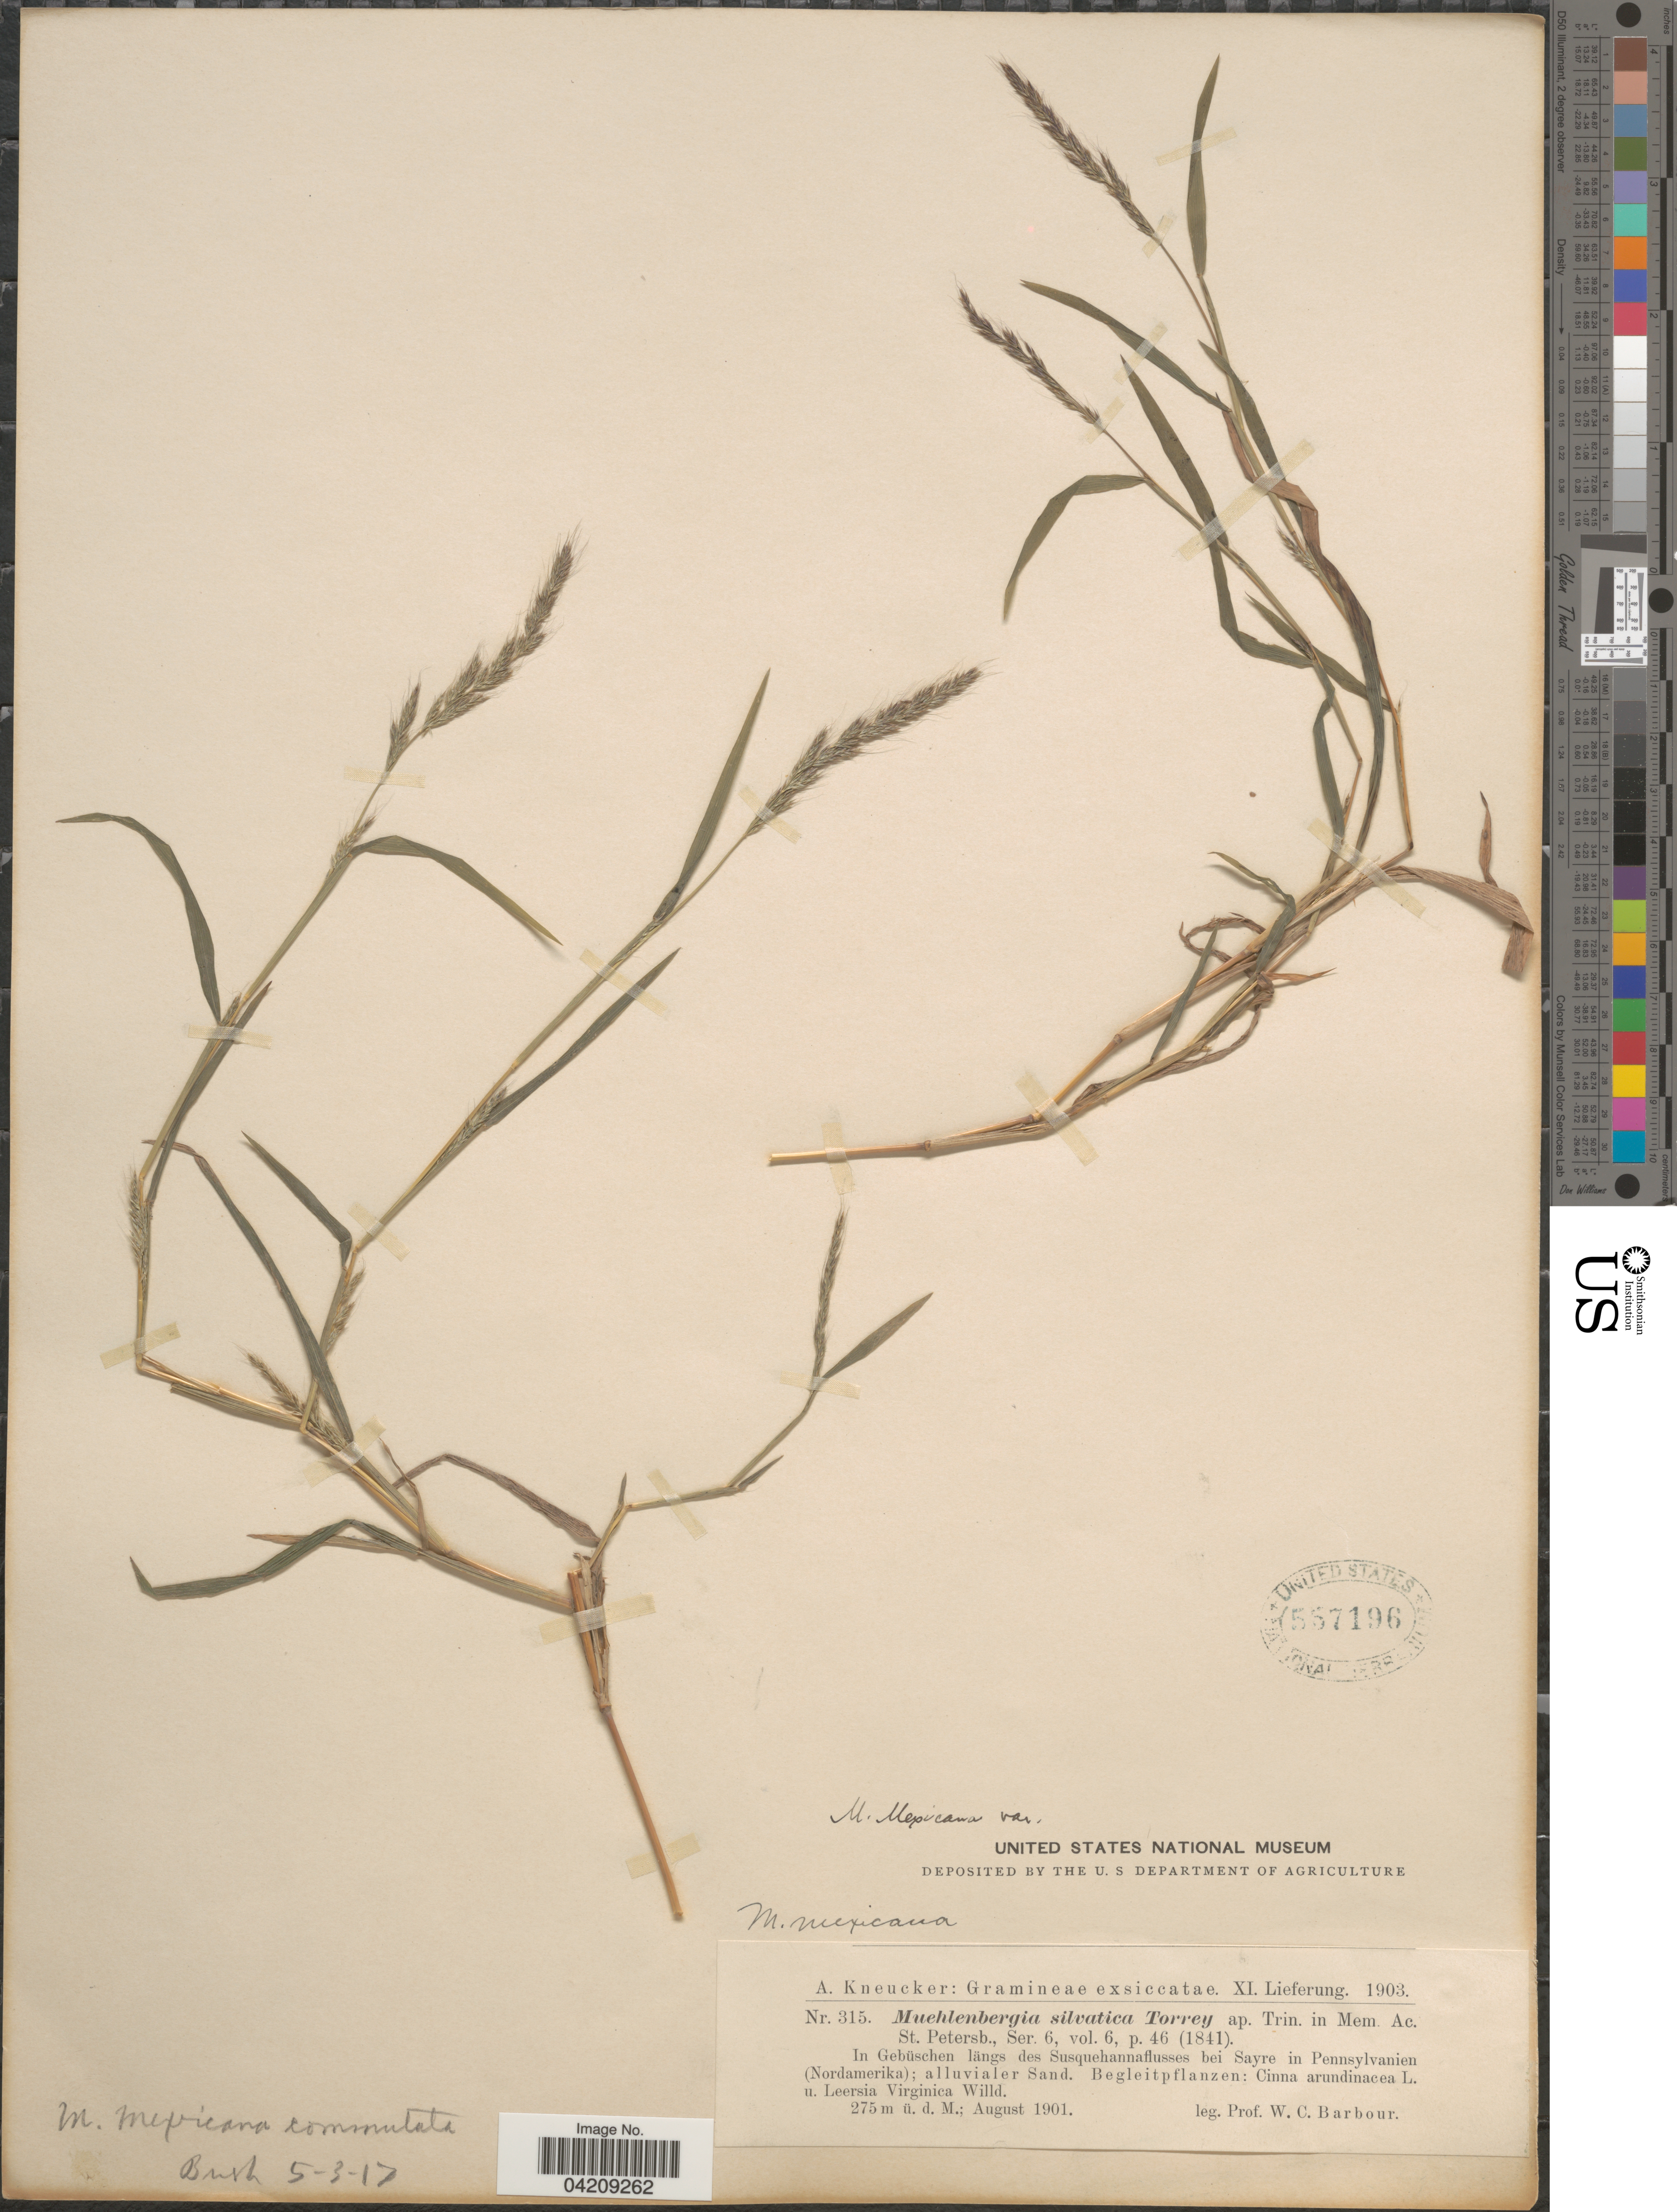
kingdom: Plantae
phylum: Tracheophyta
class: Liliopsida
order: Poales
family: Poaceae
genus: Muhlenbergia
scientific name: Muhlenbergia frondosa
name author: (Poir.) Fernald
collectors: W. Barbour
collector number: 315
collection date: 1901-08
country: United States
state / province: Pennsylvania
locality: In Gebüschen längs des Susquehannaflusses bei Sayre.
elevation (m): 275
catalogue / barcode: US 557196